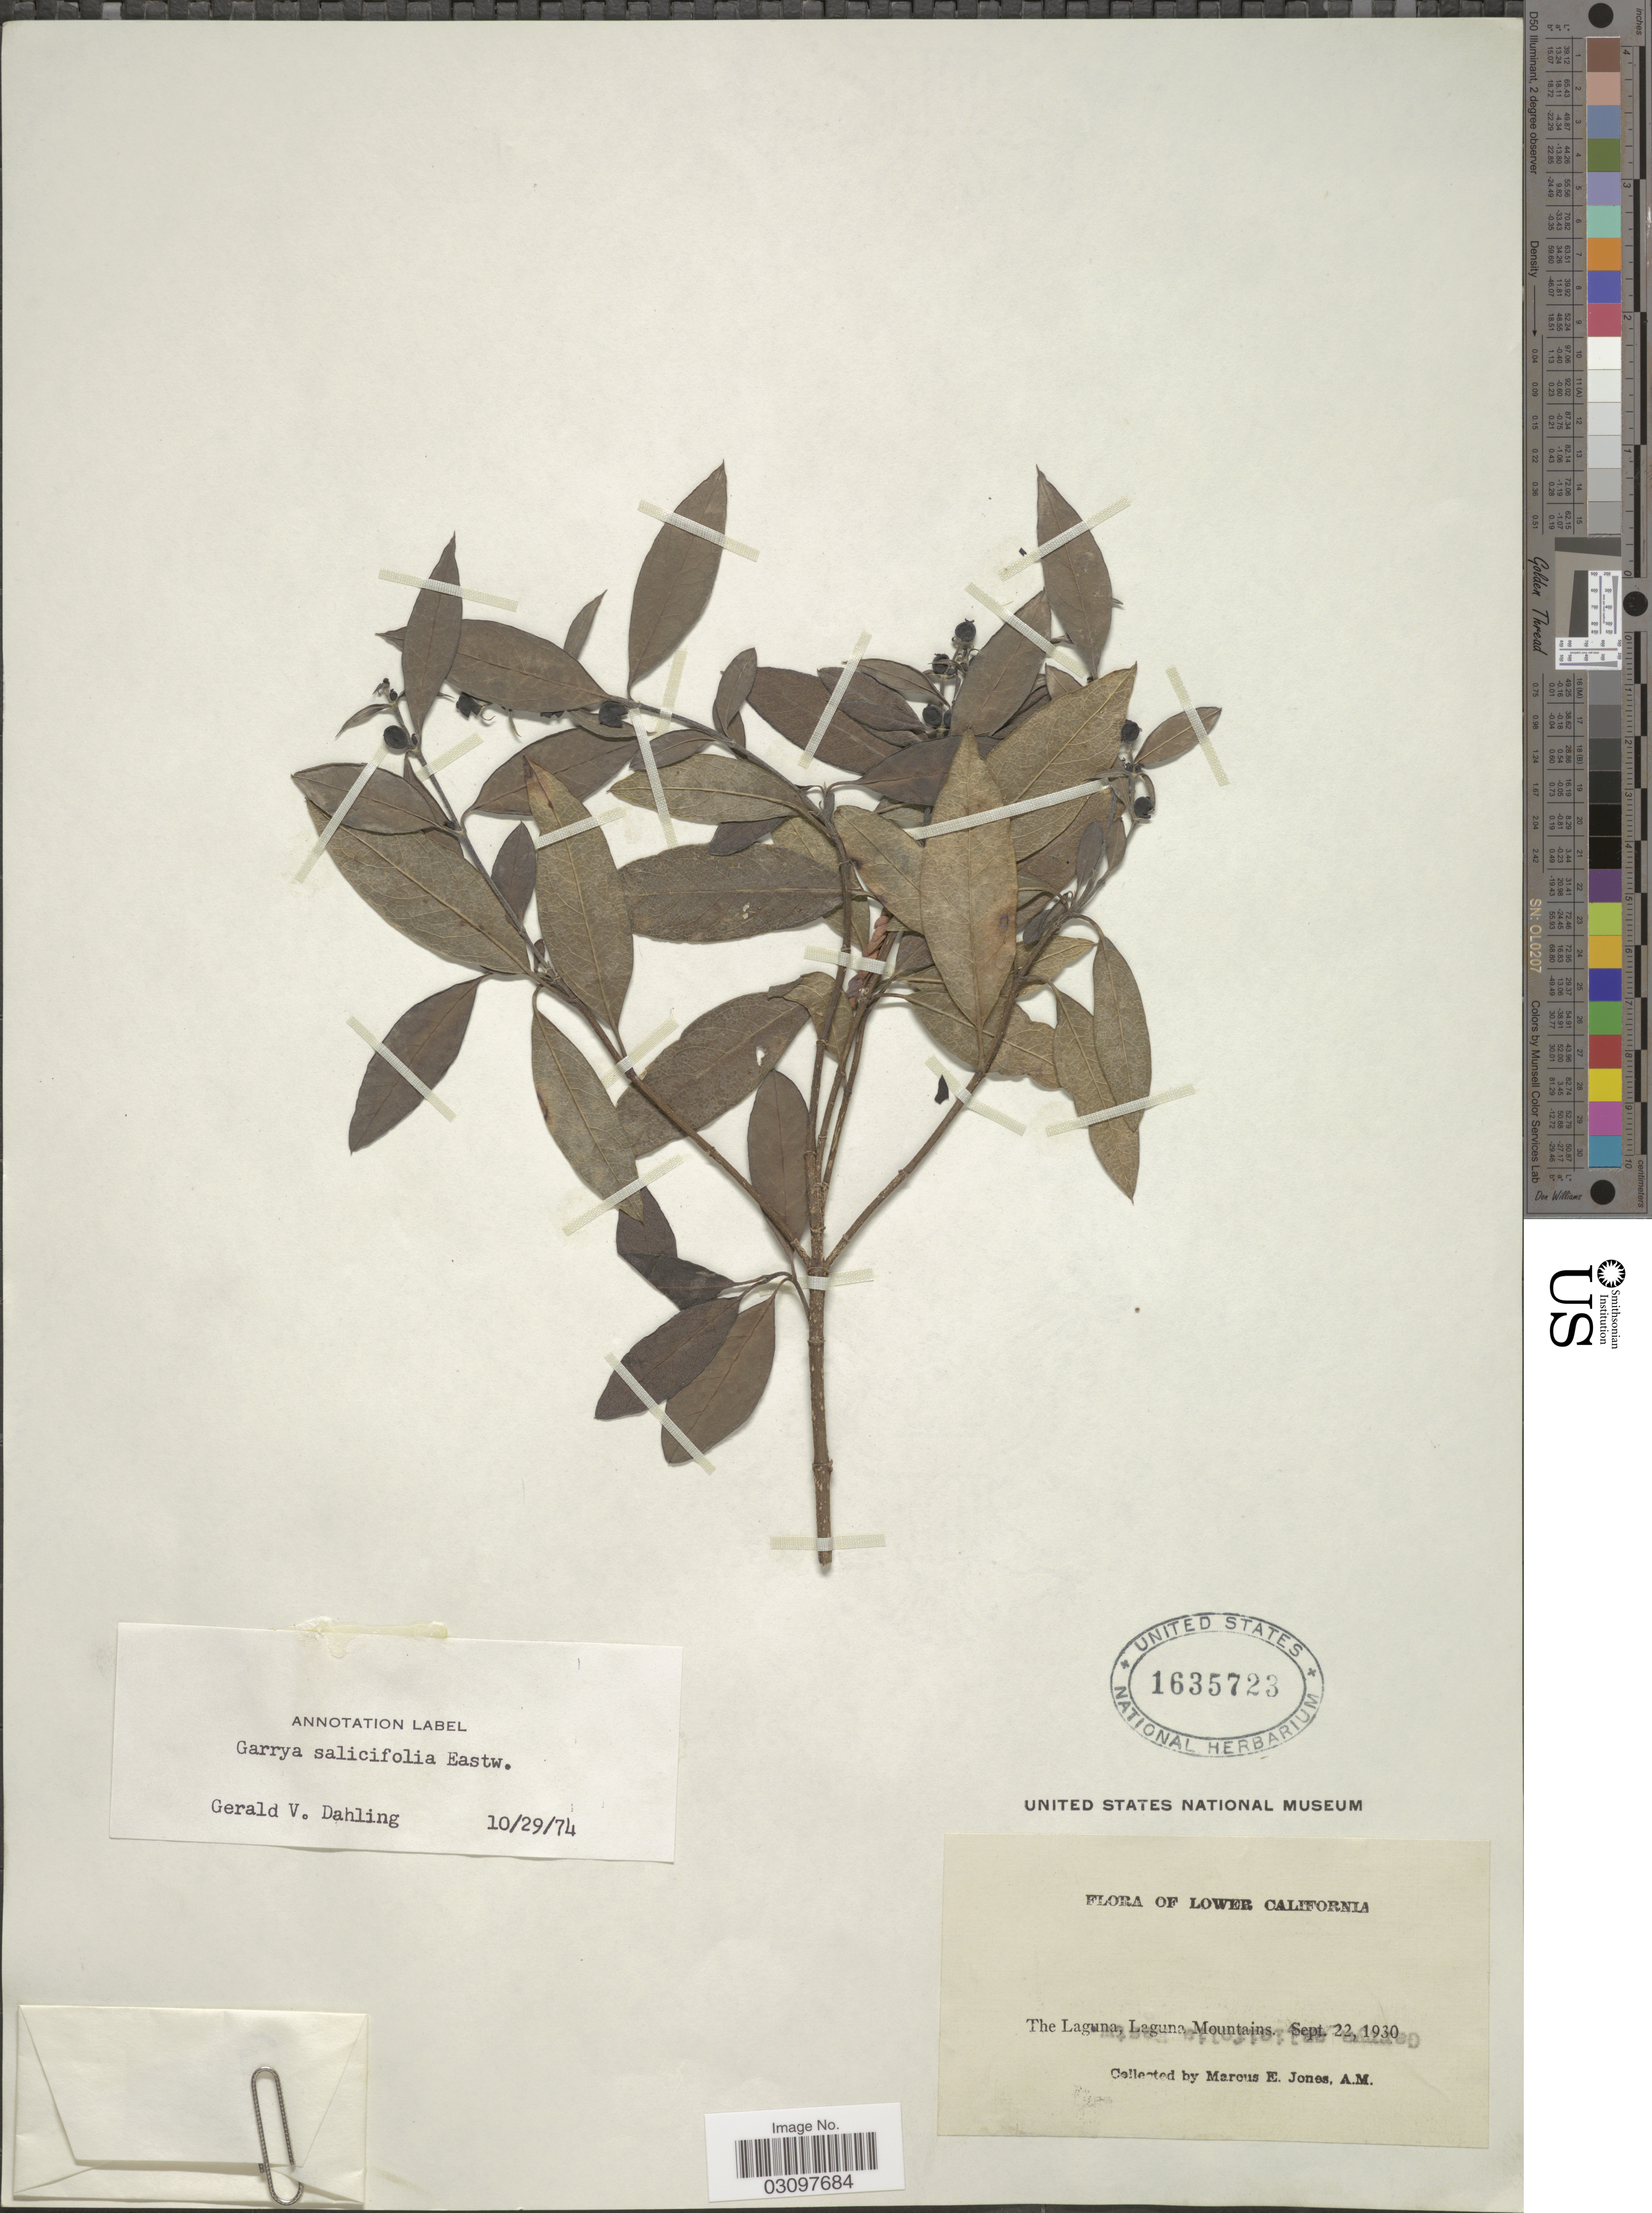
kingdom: Plantae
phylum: Tracheophyta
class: Magnoliopsida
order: Garryales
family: Garryaceae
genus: Garrya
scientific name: Garrya salicifolia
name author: Eastw.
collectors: M. E. Jones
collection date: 1930-09-22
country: Mexico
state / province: Baja California Sur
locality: Lower California. The Laguna, Laguna Mountains.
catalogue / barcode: US 1635723